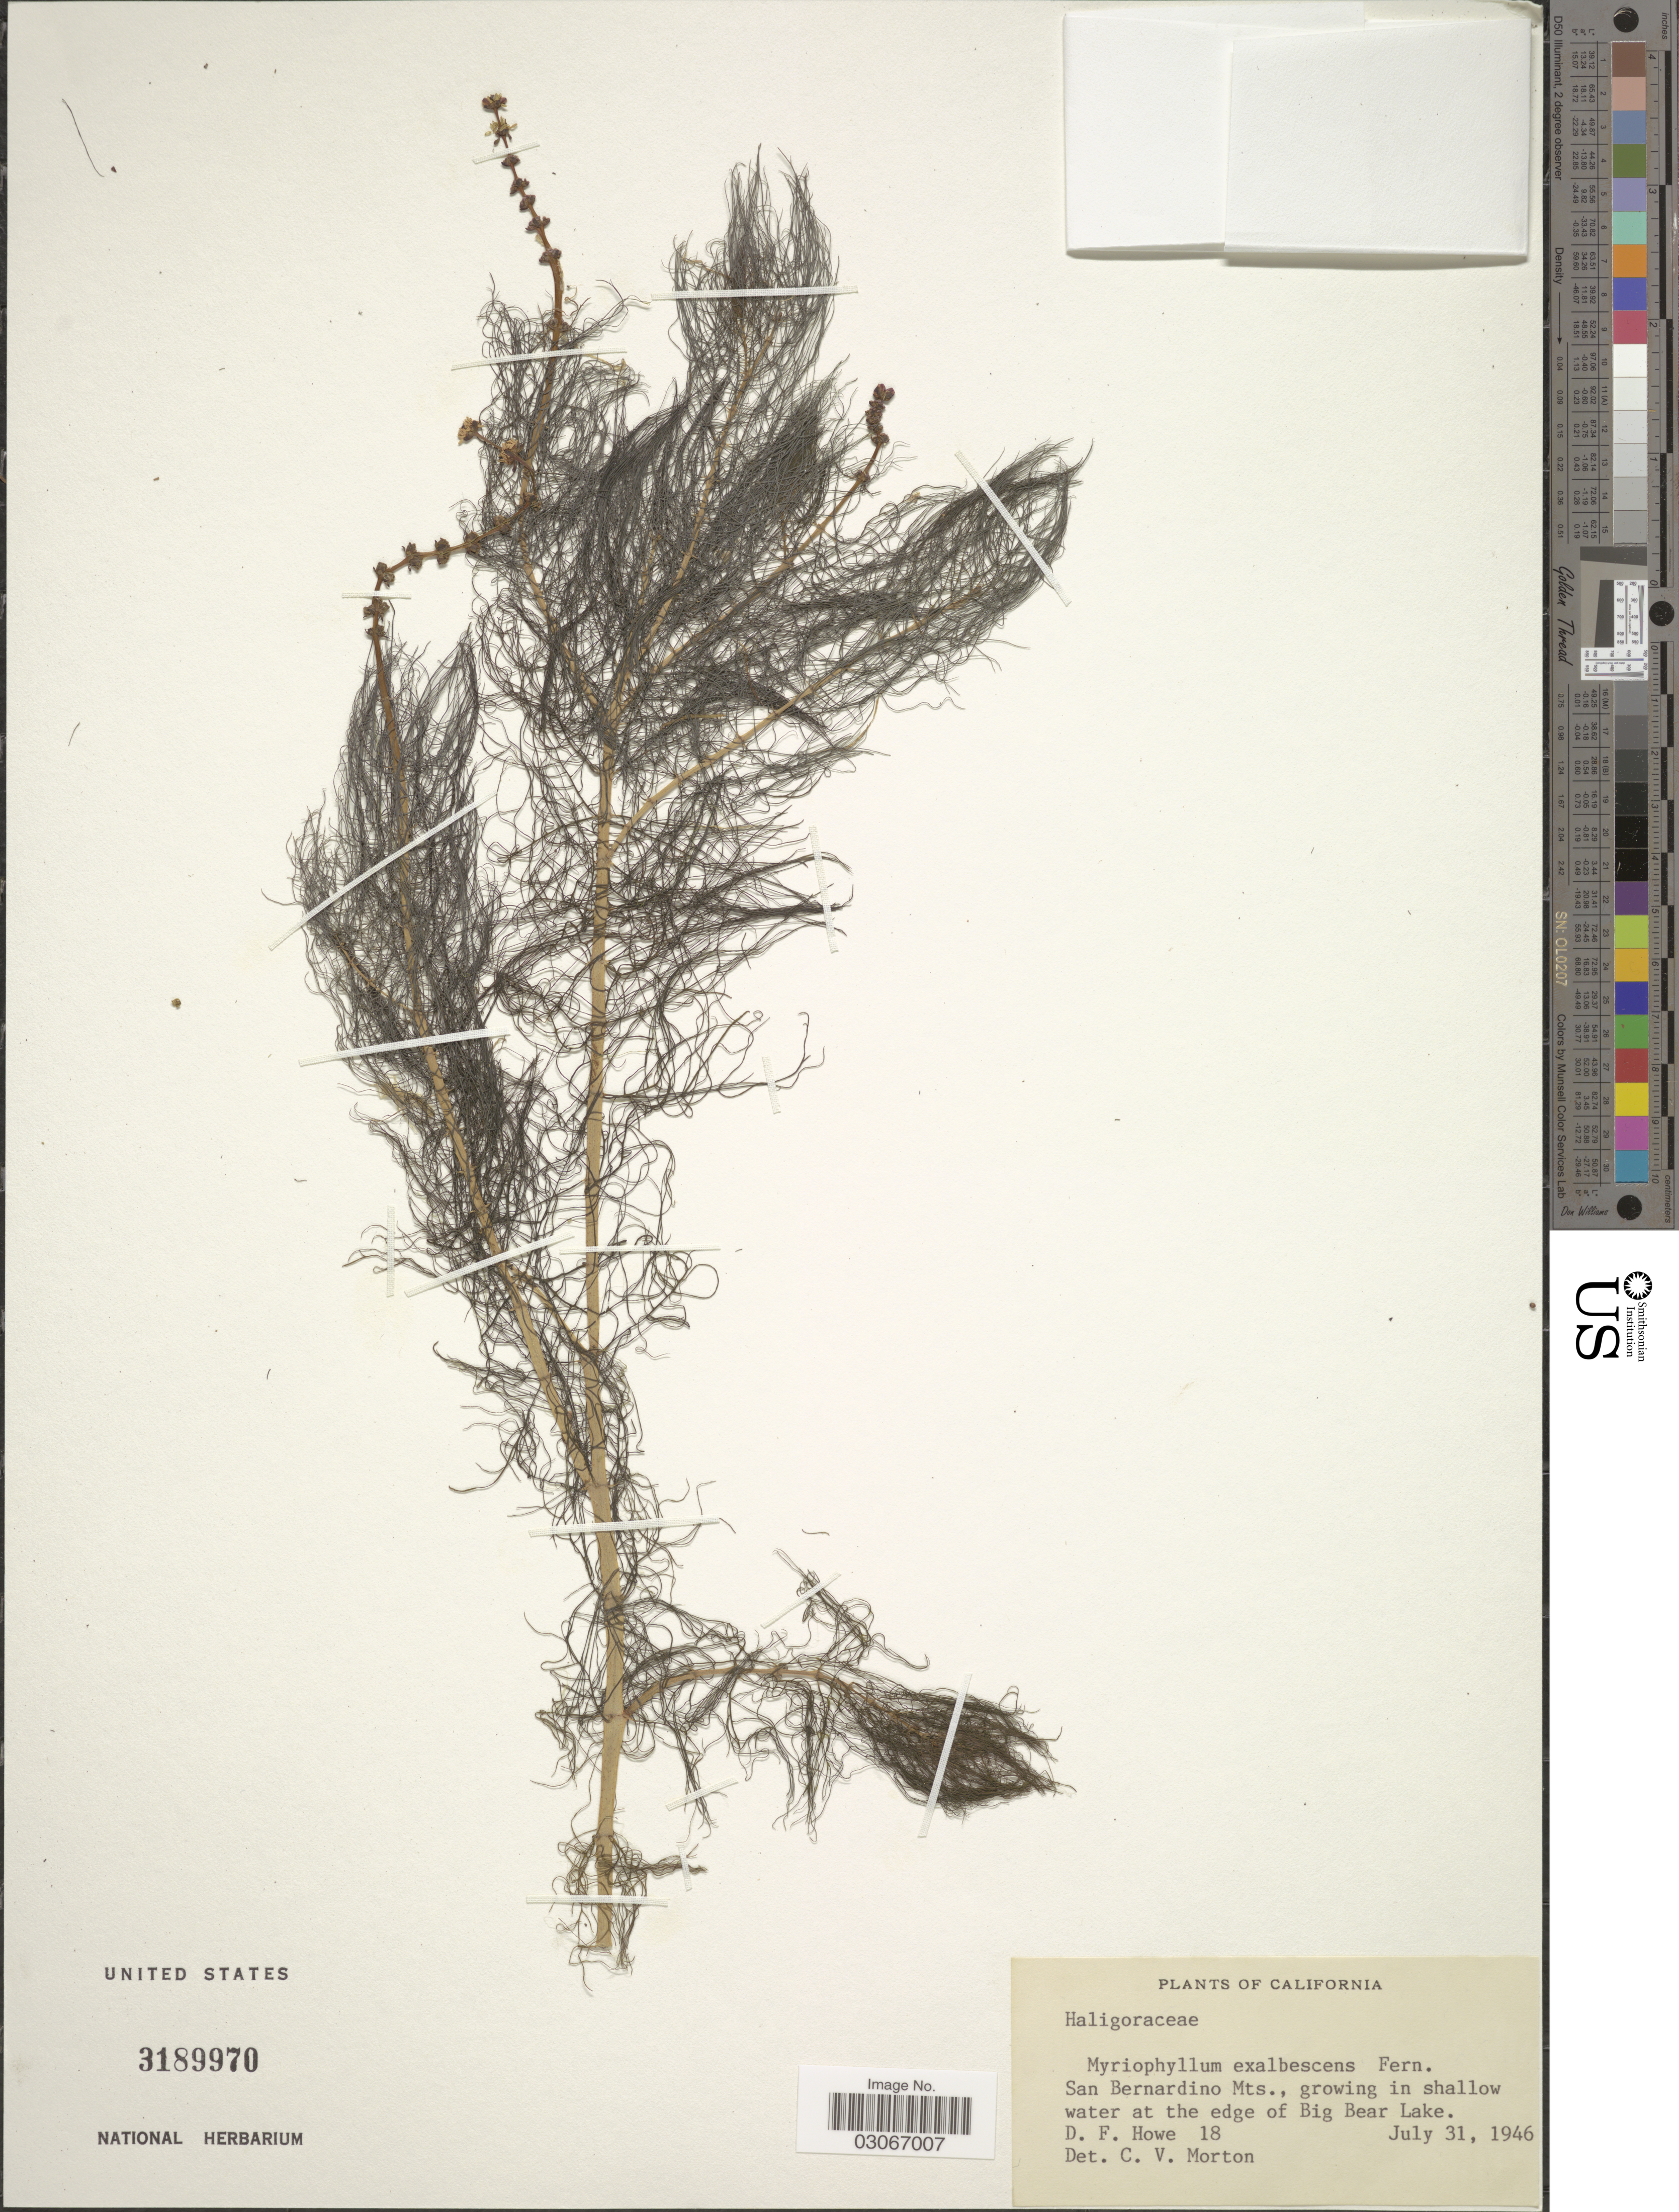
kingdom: Plantae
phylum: Tracheophyta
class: Magnoliopsida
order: Saxifragales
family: Haloragaceae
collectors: D. Howe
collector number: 18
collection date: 1946-07-31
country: United States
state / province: California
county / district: San Bernardino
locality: San Bernardino Mts., growing in shallow water at edge of Big Bear Lake.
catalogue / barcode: US 3189970